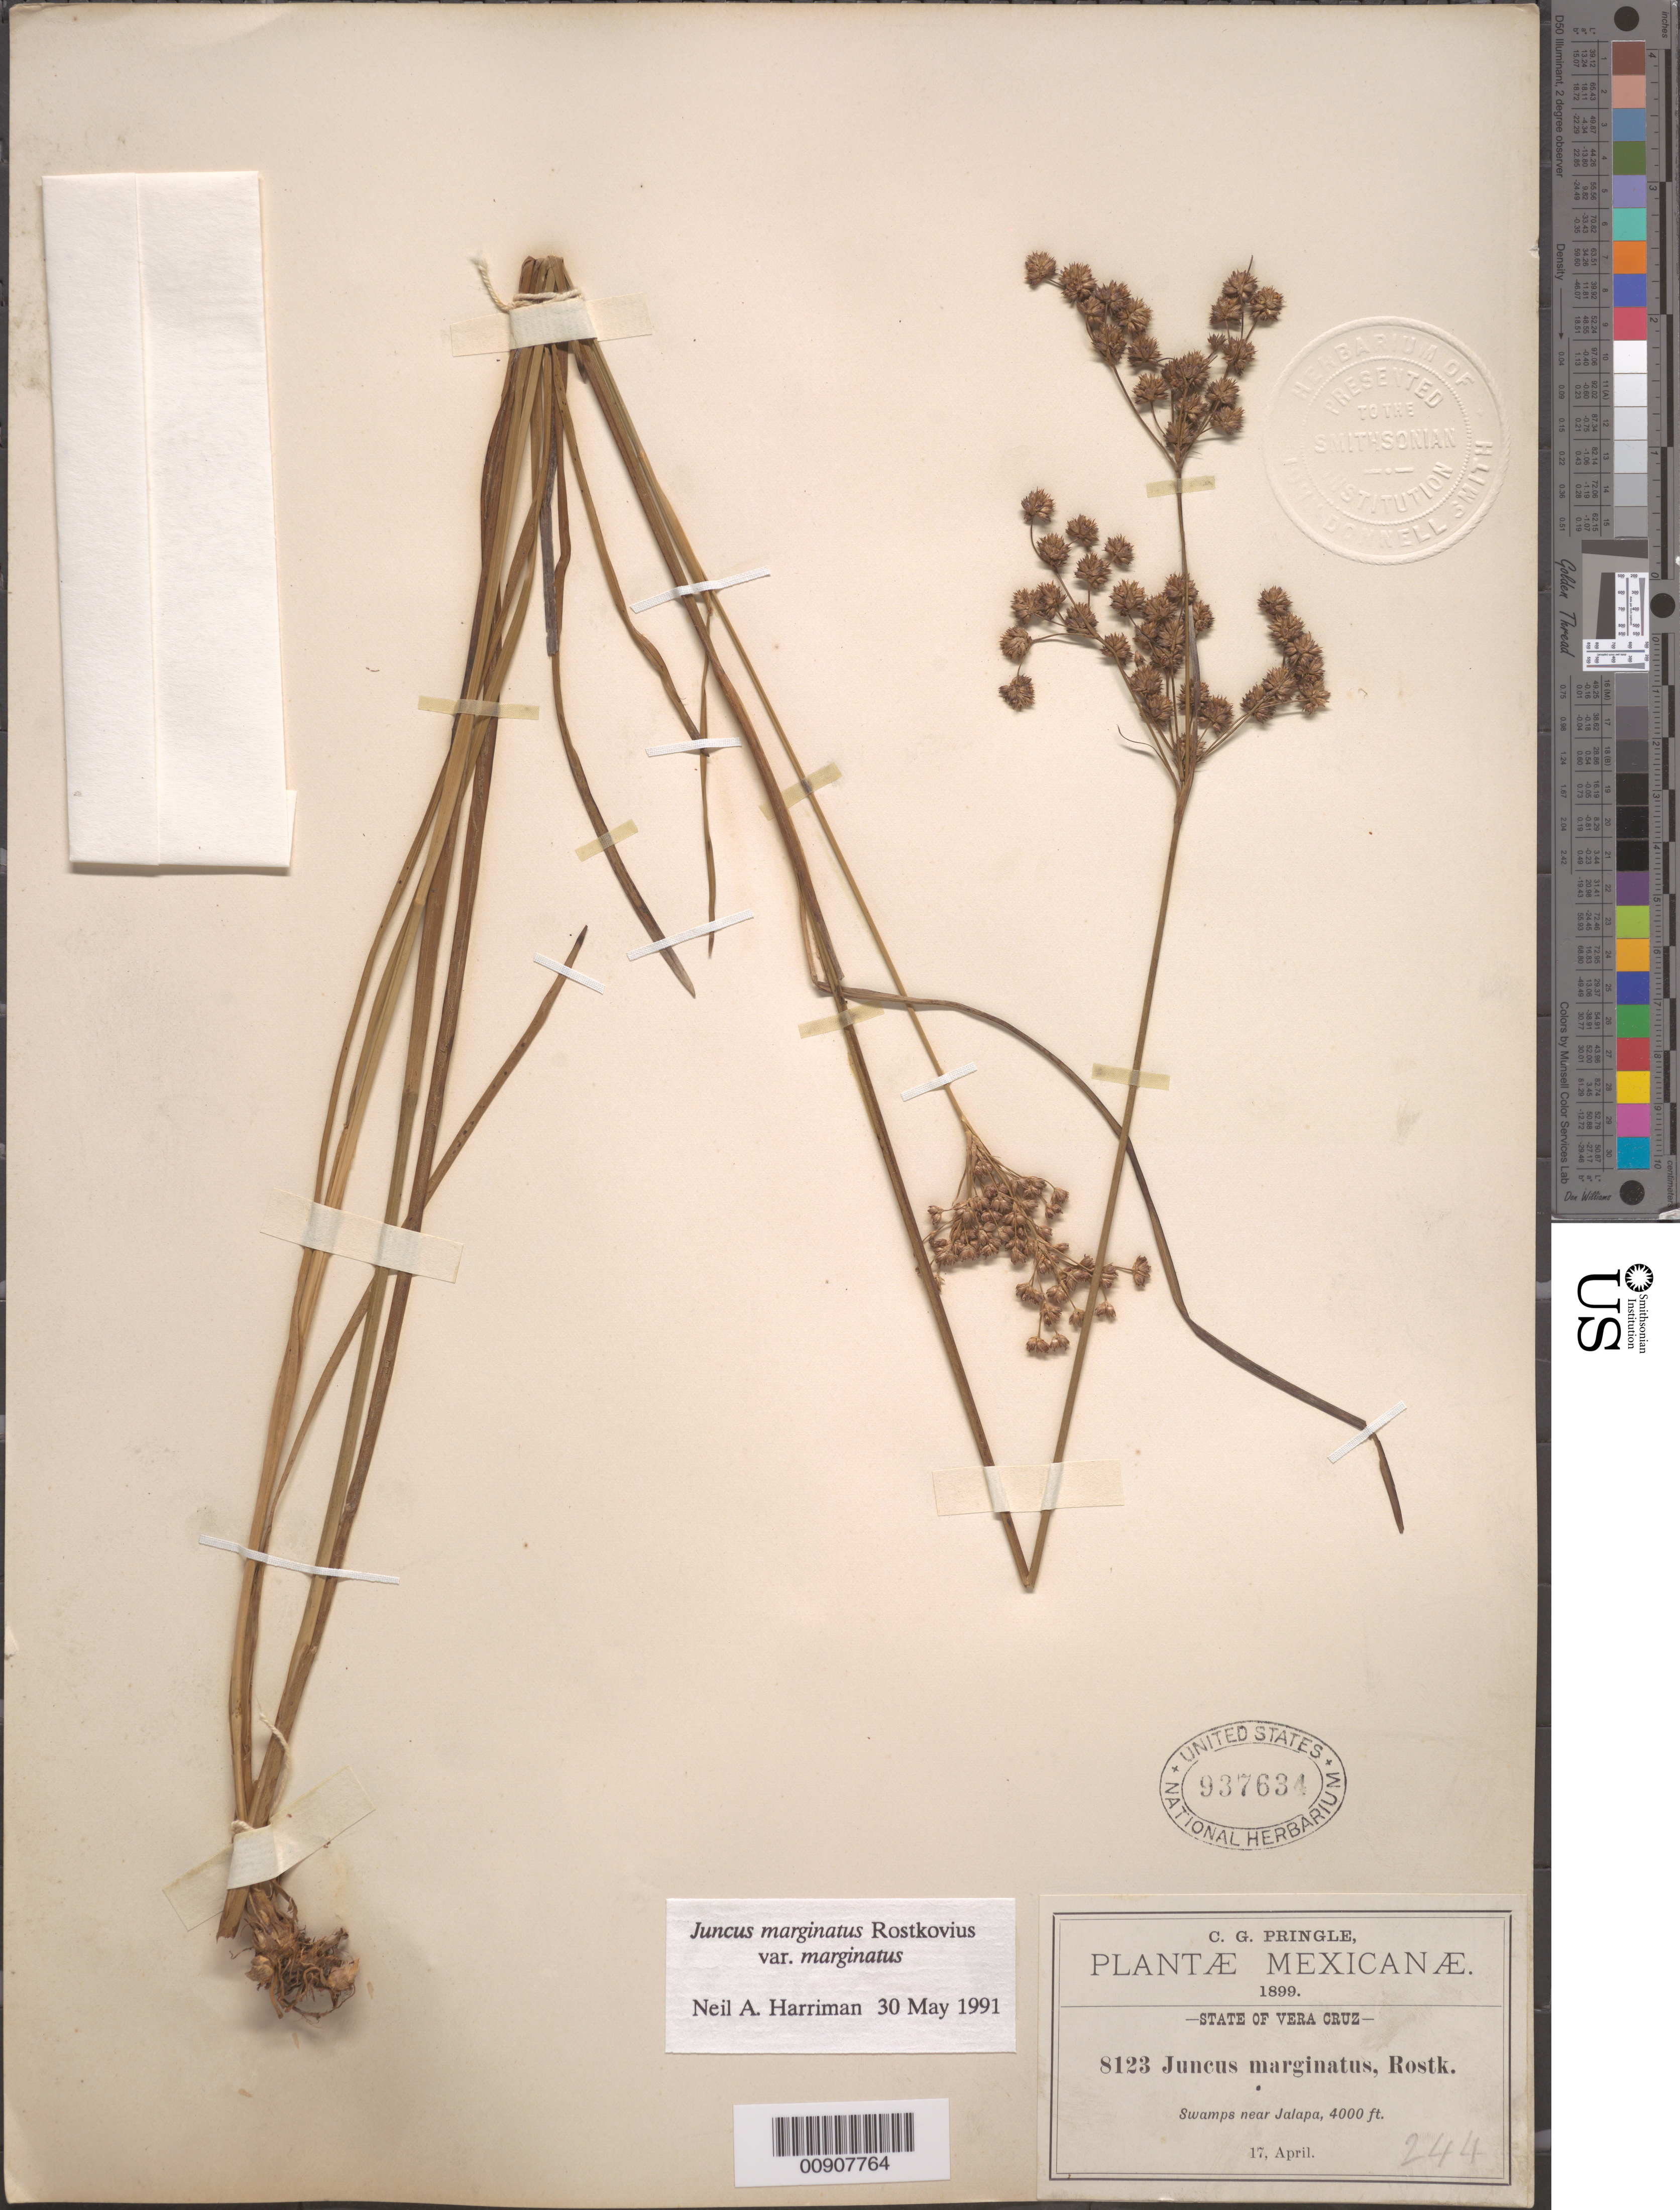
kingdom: Plantae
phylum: Tracheophyta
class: Liliopsida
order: Poales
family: Juncaceae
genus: Juncus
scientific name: Juncus marginatus var. marginatus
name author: Rostk.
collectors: C. G. Pringle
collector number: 8123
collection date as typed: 17 Apr 1899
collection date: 1899-04-17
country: Mexico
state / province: Veracruz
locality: State of Veracruz: Near Jalapa.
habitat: Swamps.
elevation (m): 1219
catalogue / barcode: US 937634